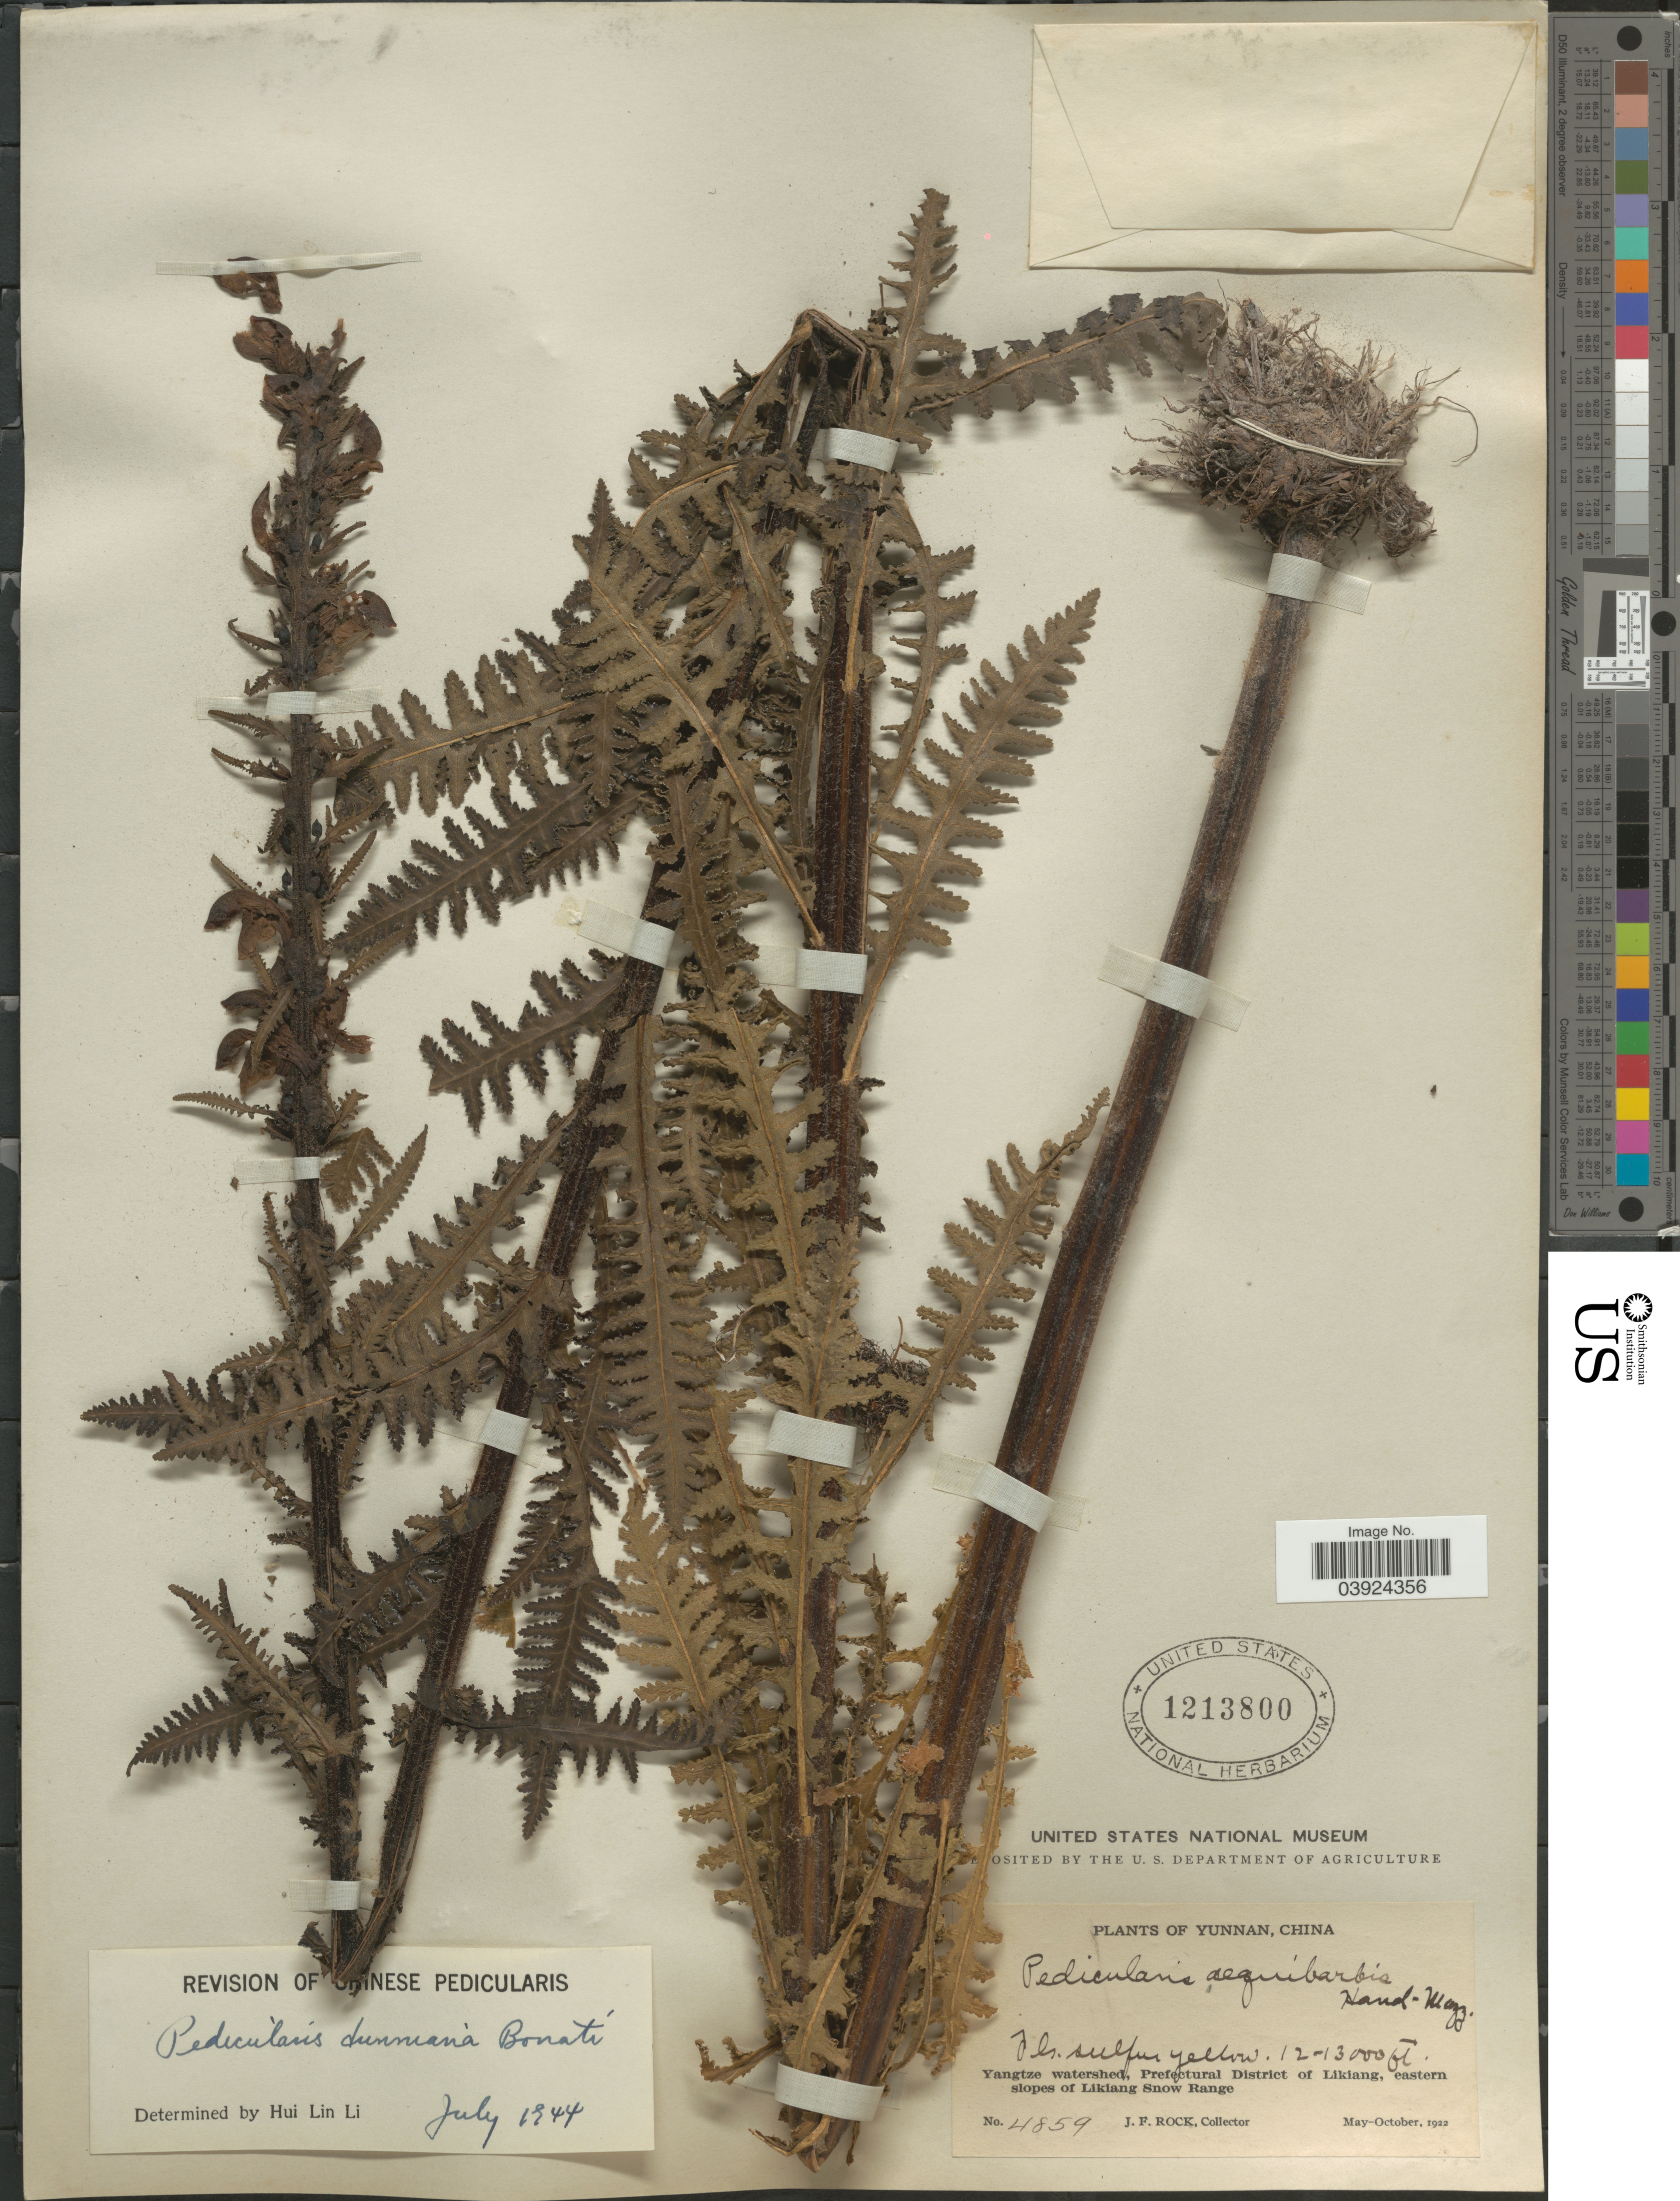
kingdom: Plantae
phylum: Tracheophyta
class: Magnoliopsida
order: Lamiales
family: Orobanchaceae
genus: Pedicularis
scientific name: Pedicularis dunniana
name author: Bonati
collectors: J. Rock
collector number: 4859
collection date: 1922-05/1922-10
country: China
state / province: Yunnan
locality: Yangtze watershed, Prefectural District of Likiang, eastern slopes of Likiang Snow Range.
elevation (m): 3658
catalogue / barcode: US 1213800